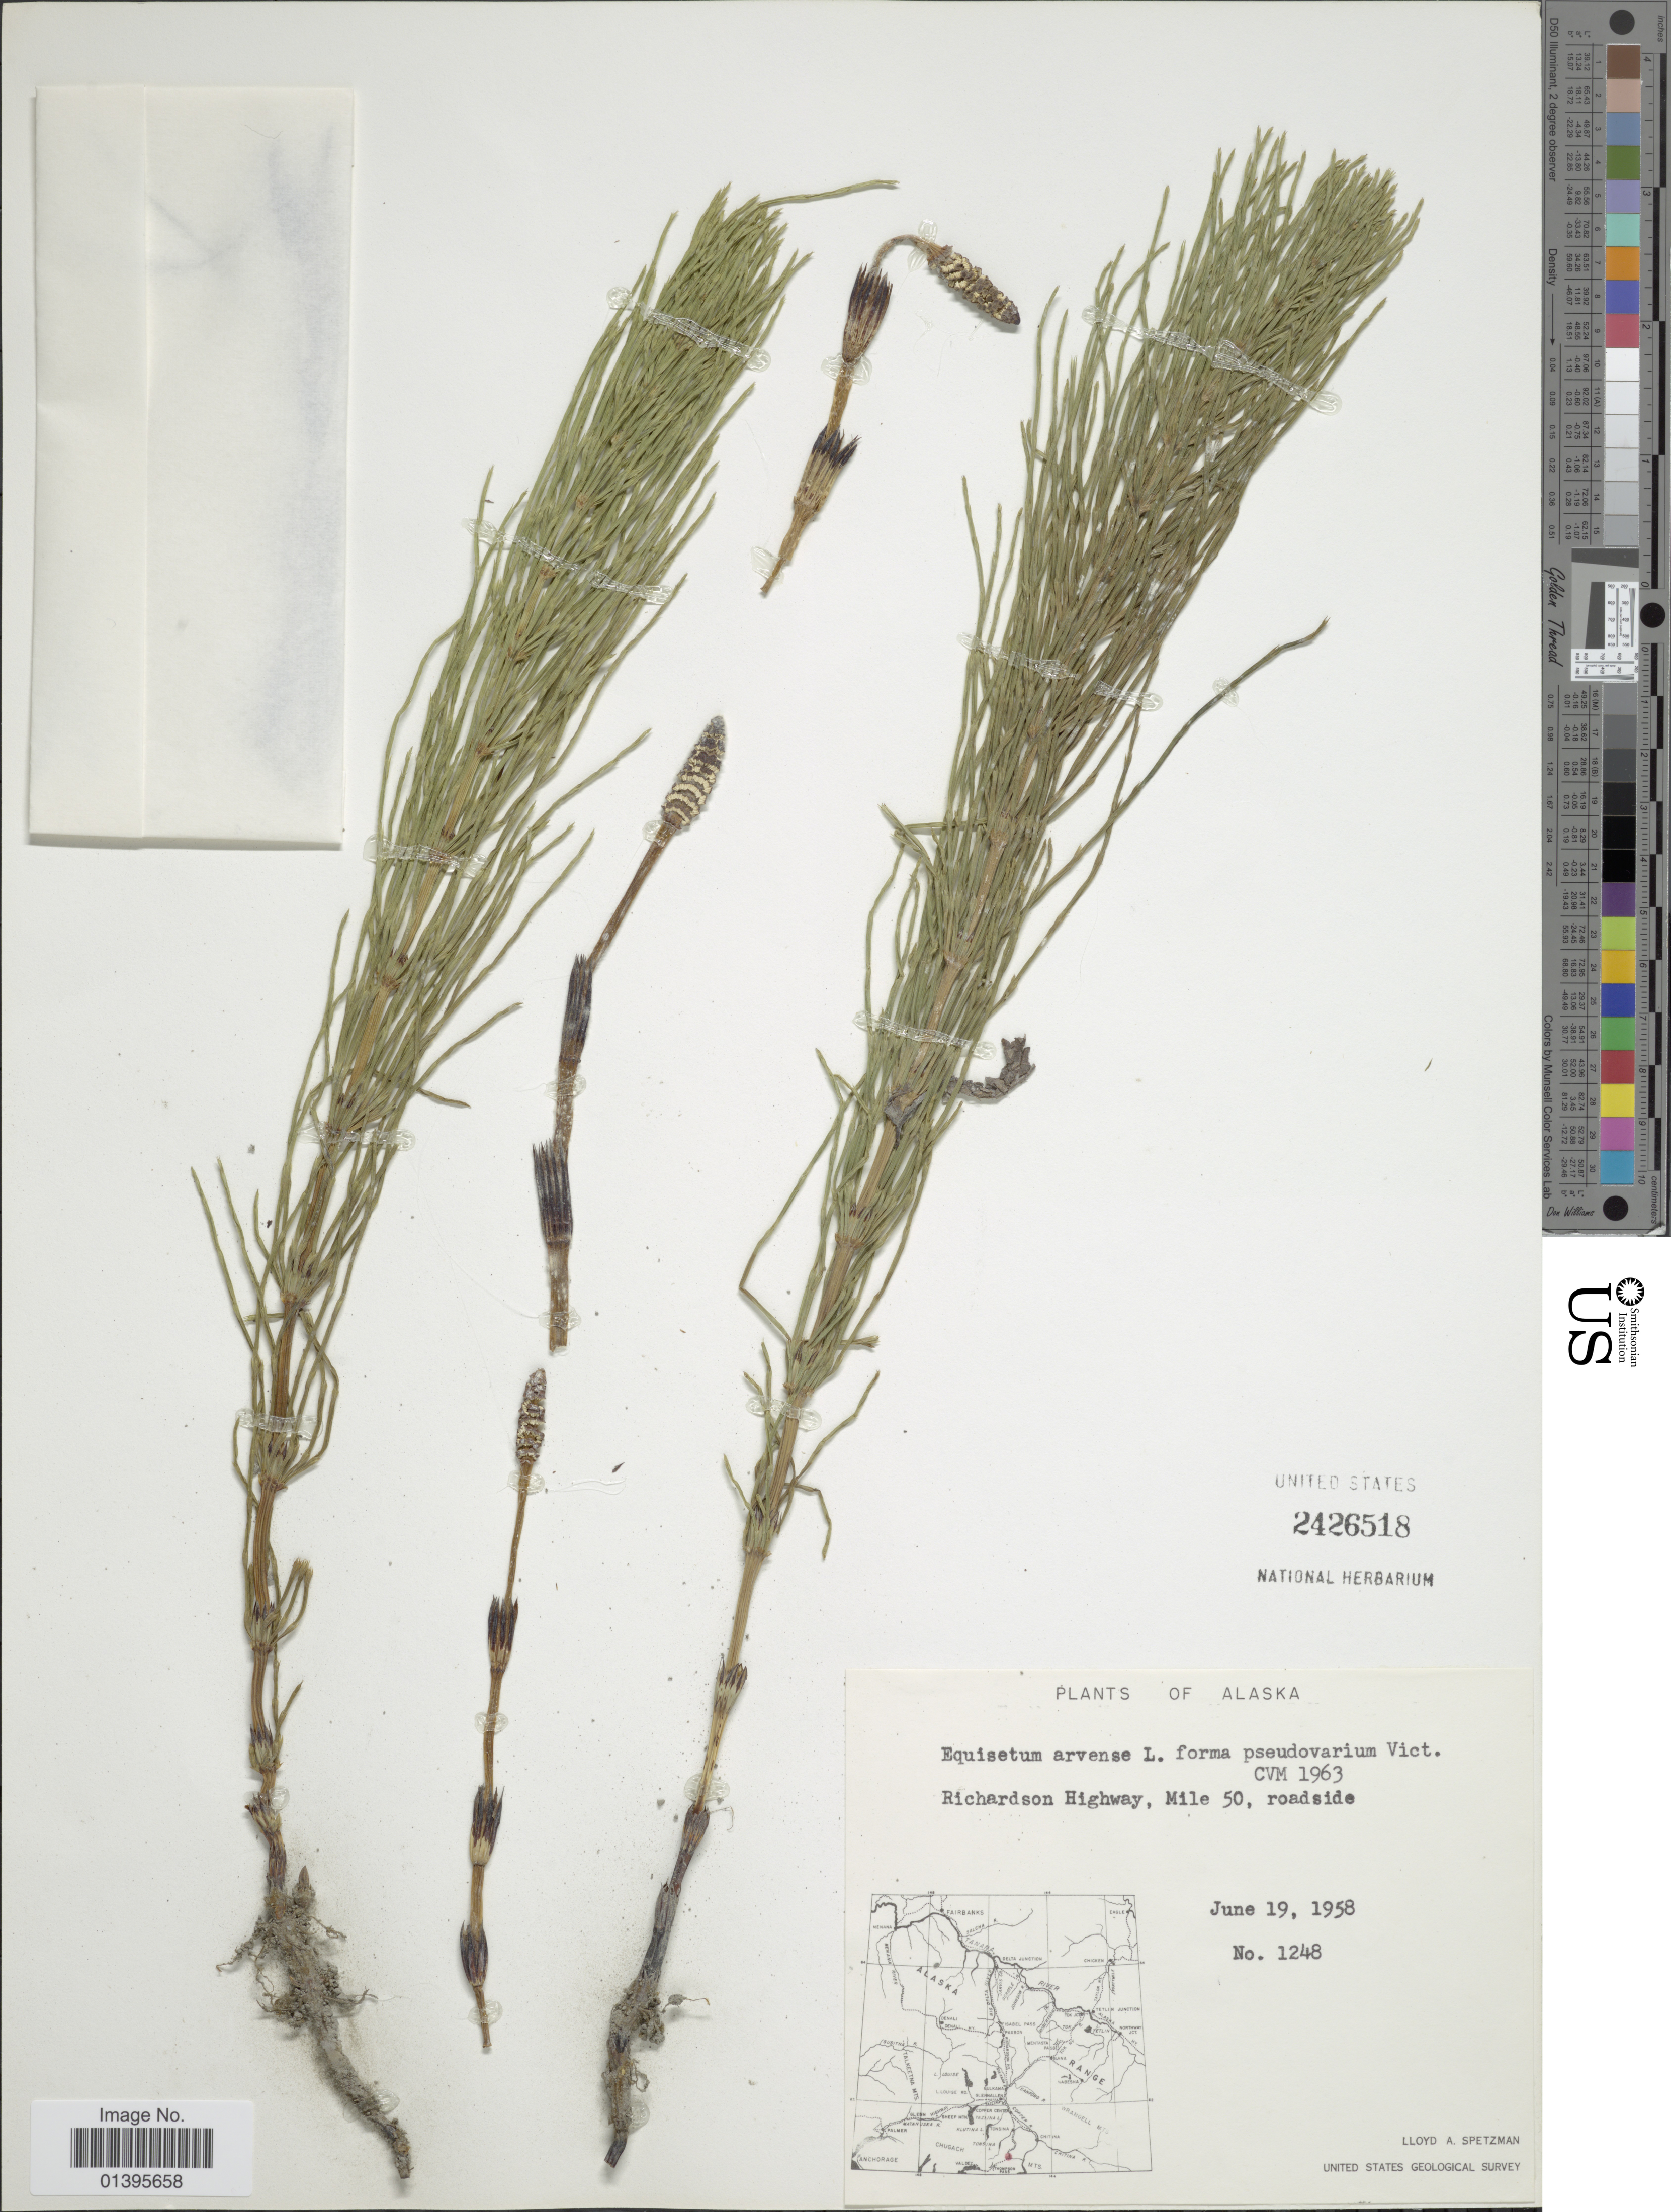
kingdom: Plantae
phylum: Tracheophyta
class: Polypodiopsida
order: Equisetales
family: Equisetaceae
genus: Equisetum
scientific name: Equisetum arvense f. pseudovarium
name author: Vict.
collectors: L. Spetzman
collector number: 1248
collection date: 1958-06-19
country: United States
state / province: Alaska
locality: Richardson Highway, Mile 50, roadside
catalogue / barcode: US 2426518